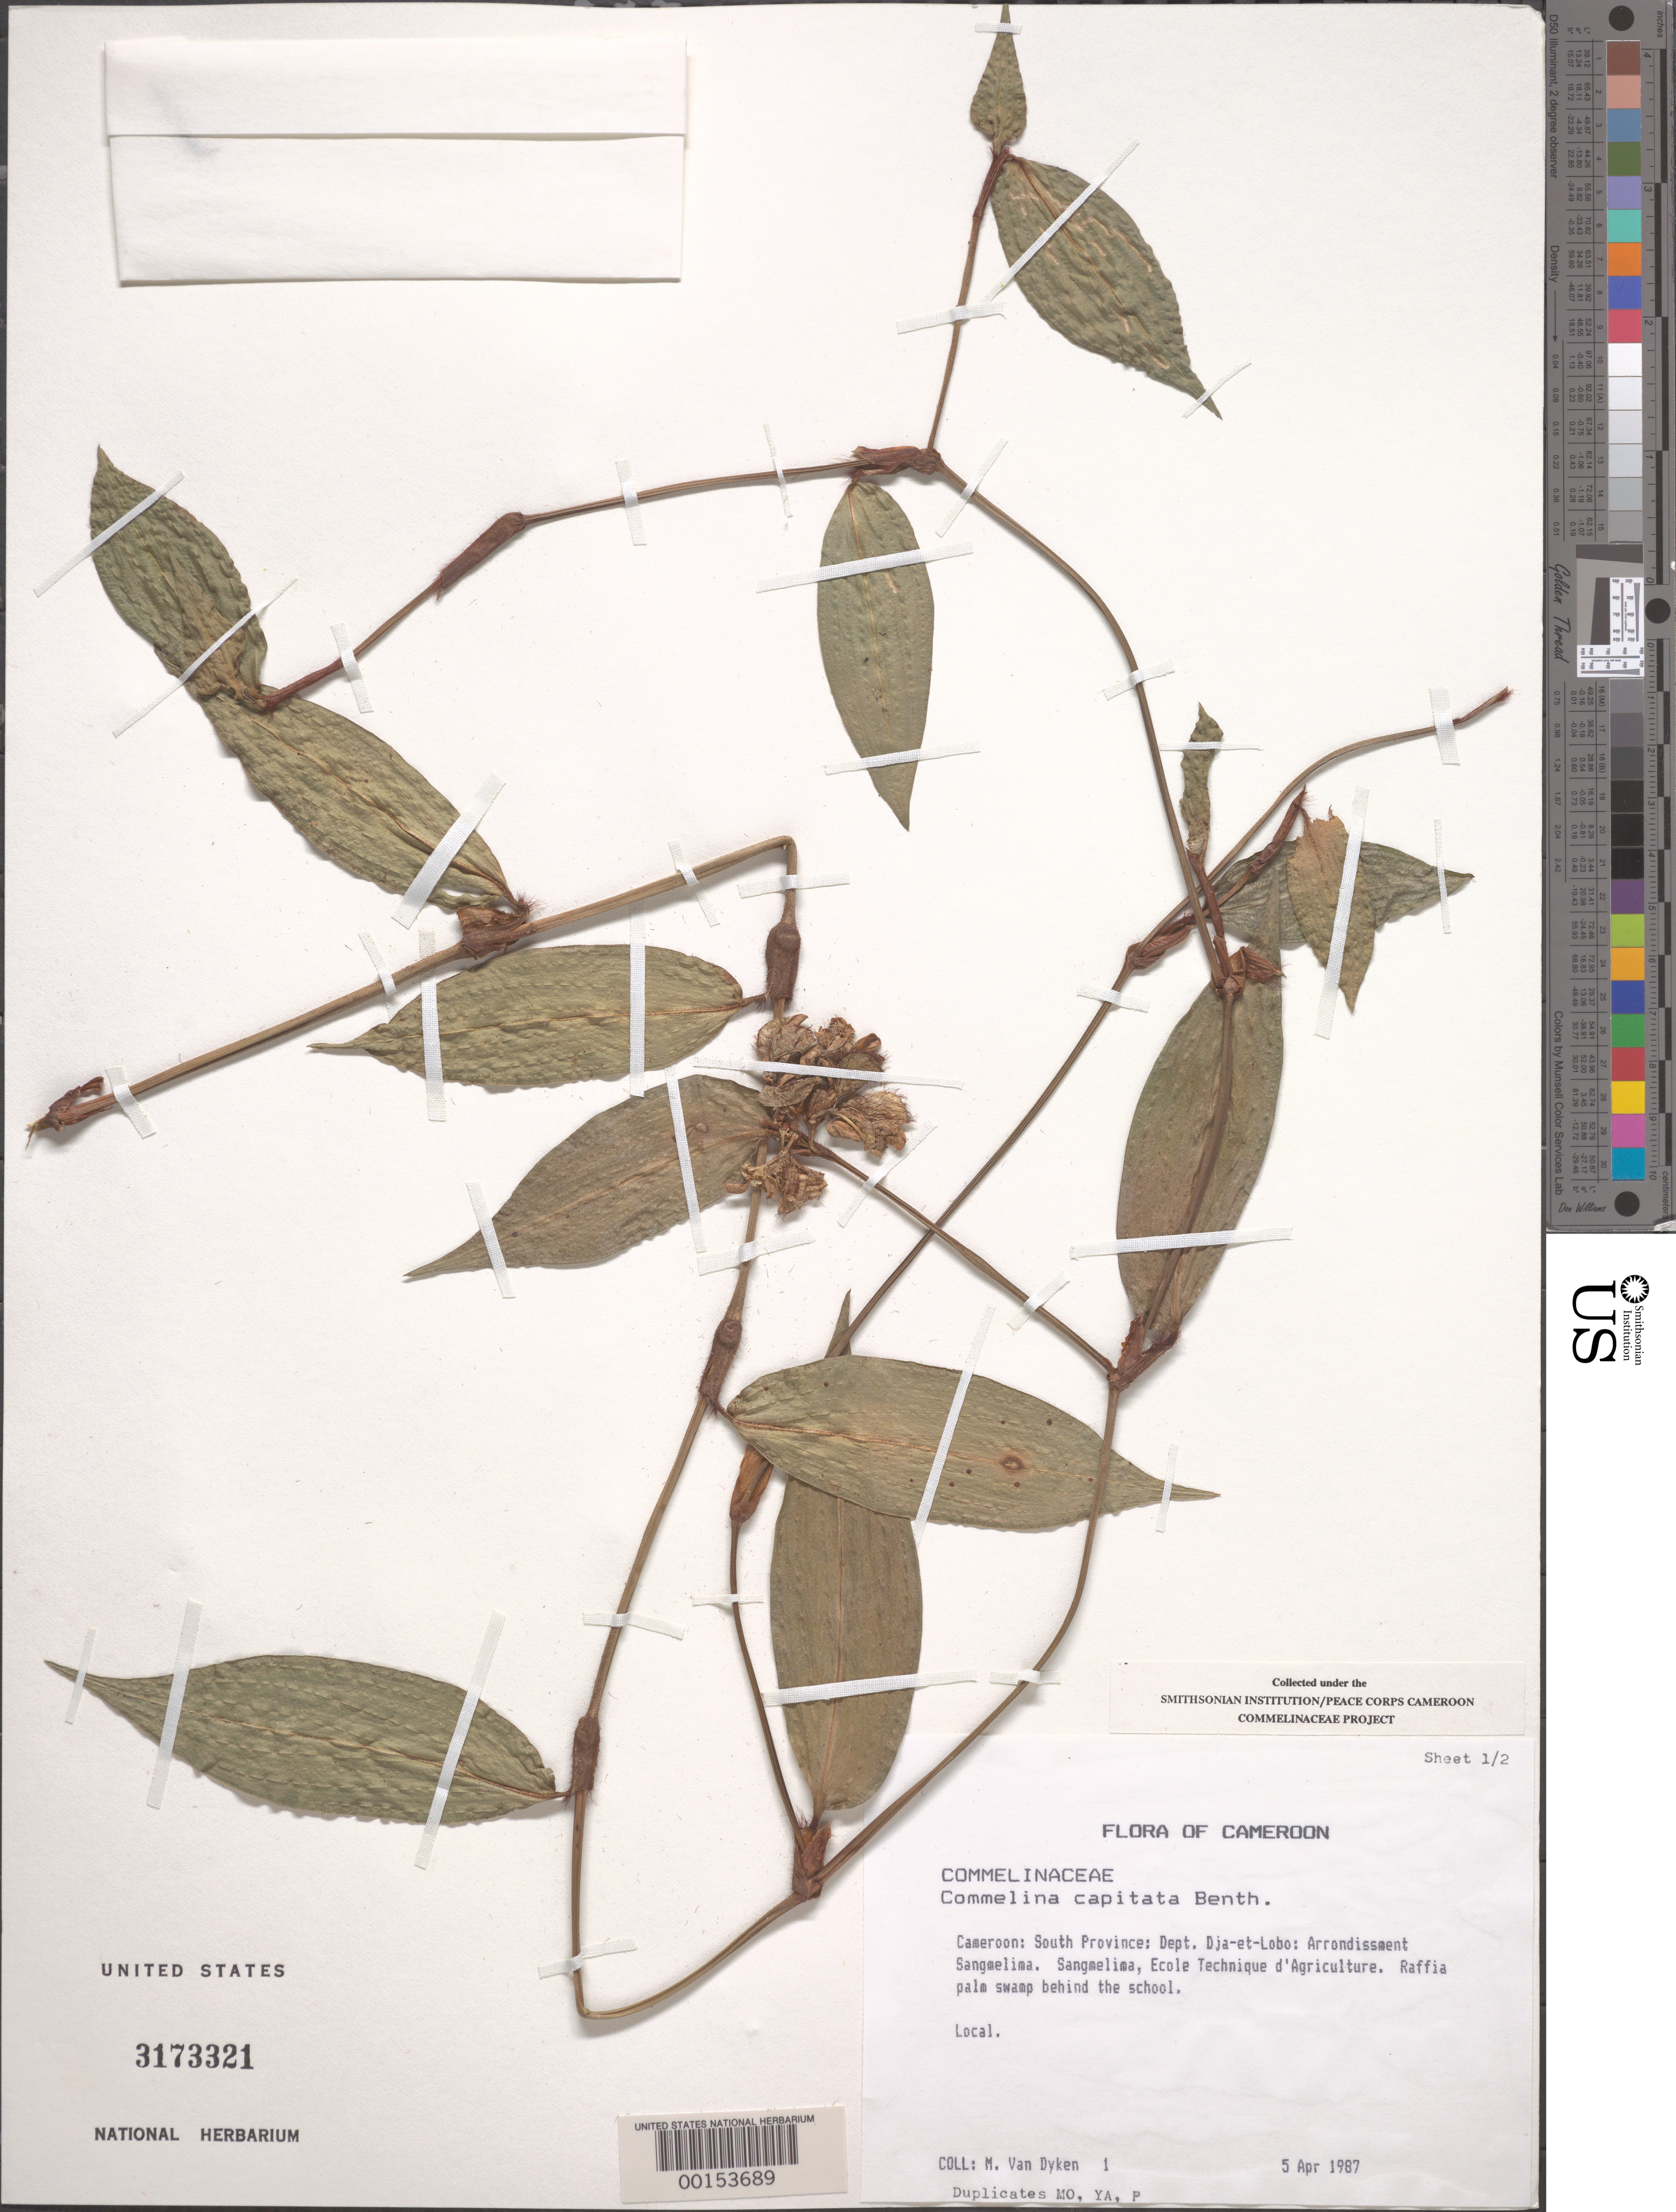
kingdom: Plantae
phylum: Tracheophyta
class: Liliopsida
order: Commelinales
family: Commelinaceae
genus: Commelina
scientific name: Commelina capitata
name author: Benth.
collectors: M. Van Dyken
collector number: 1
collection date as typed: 05 Apr 1987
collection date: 1987-04-05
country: Cameroon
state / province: Sud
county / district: Dja-et-lobo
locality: Arrondissment sangmelima, sangmelina, ecole technique d'agriculture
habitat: Raffia palm swamp behind school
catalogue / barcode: US 3173321